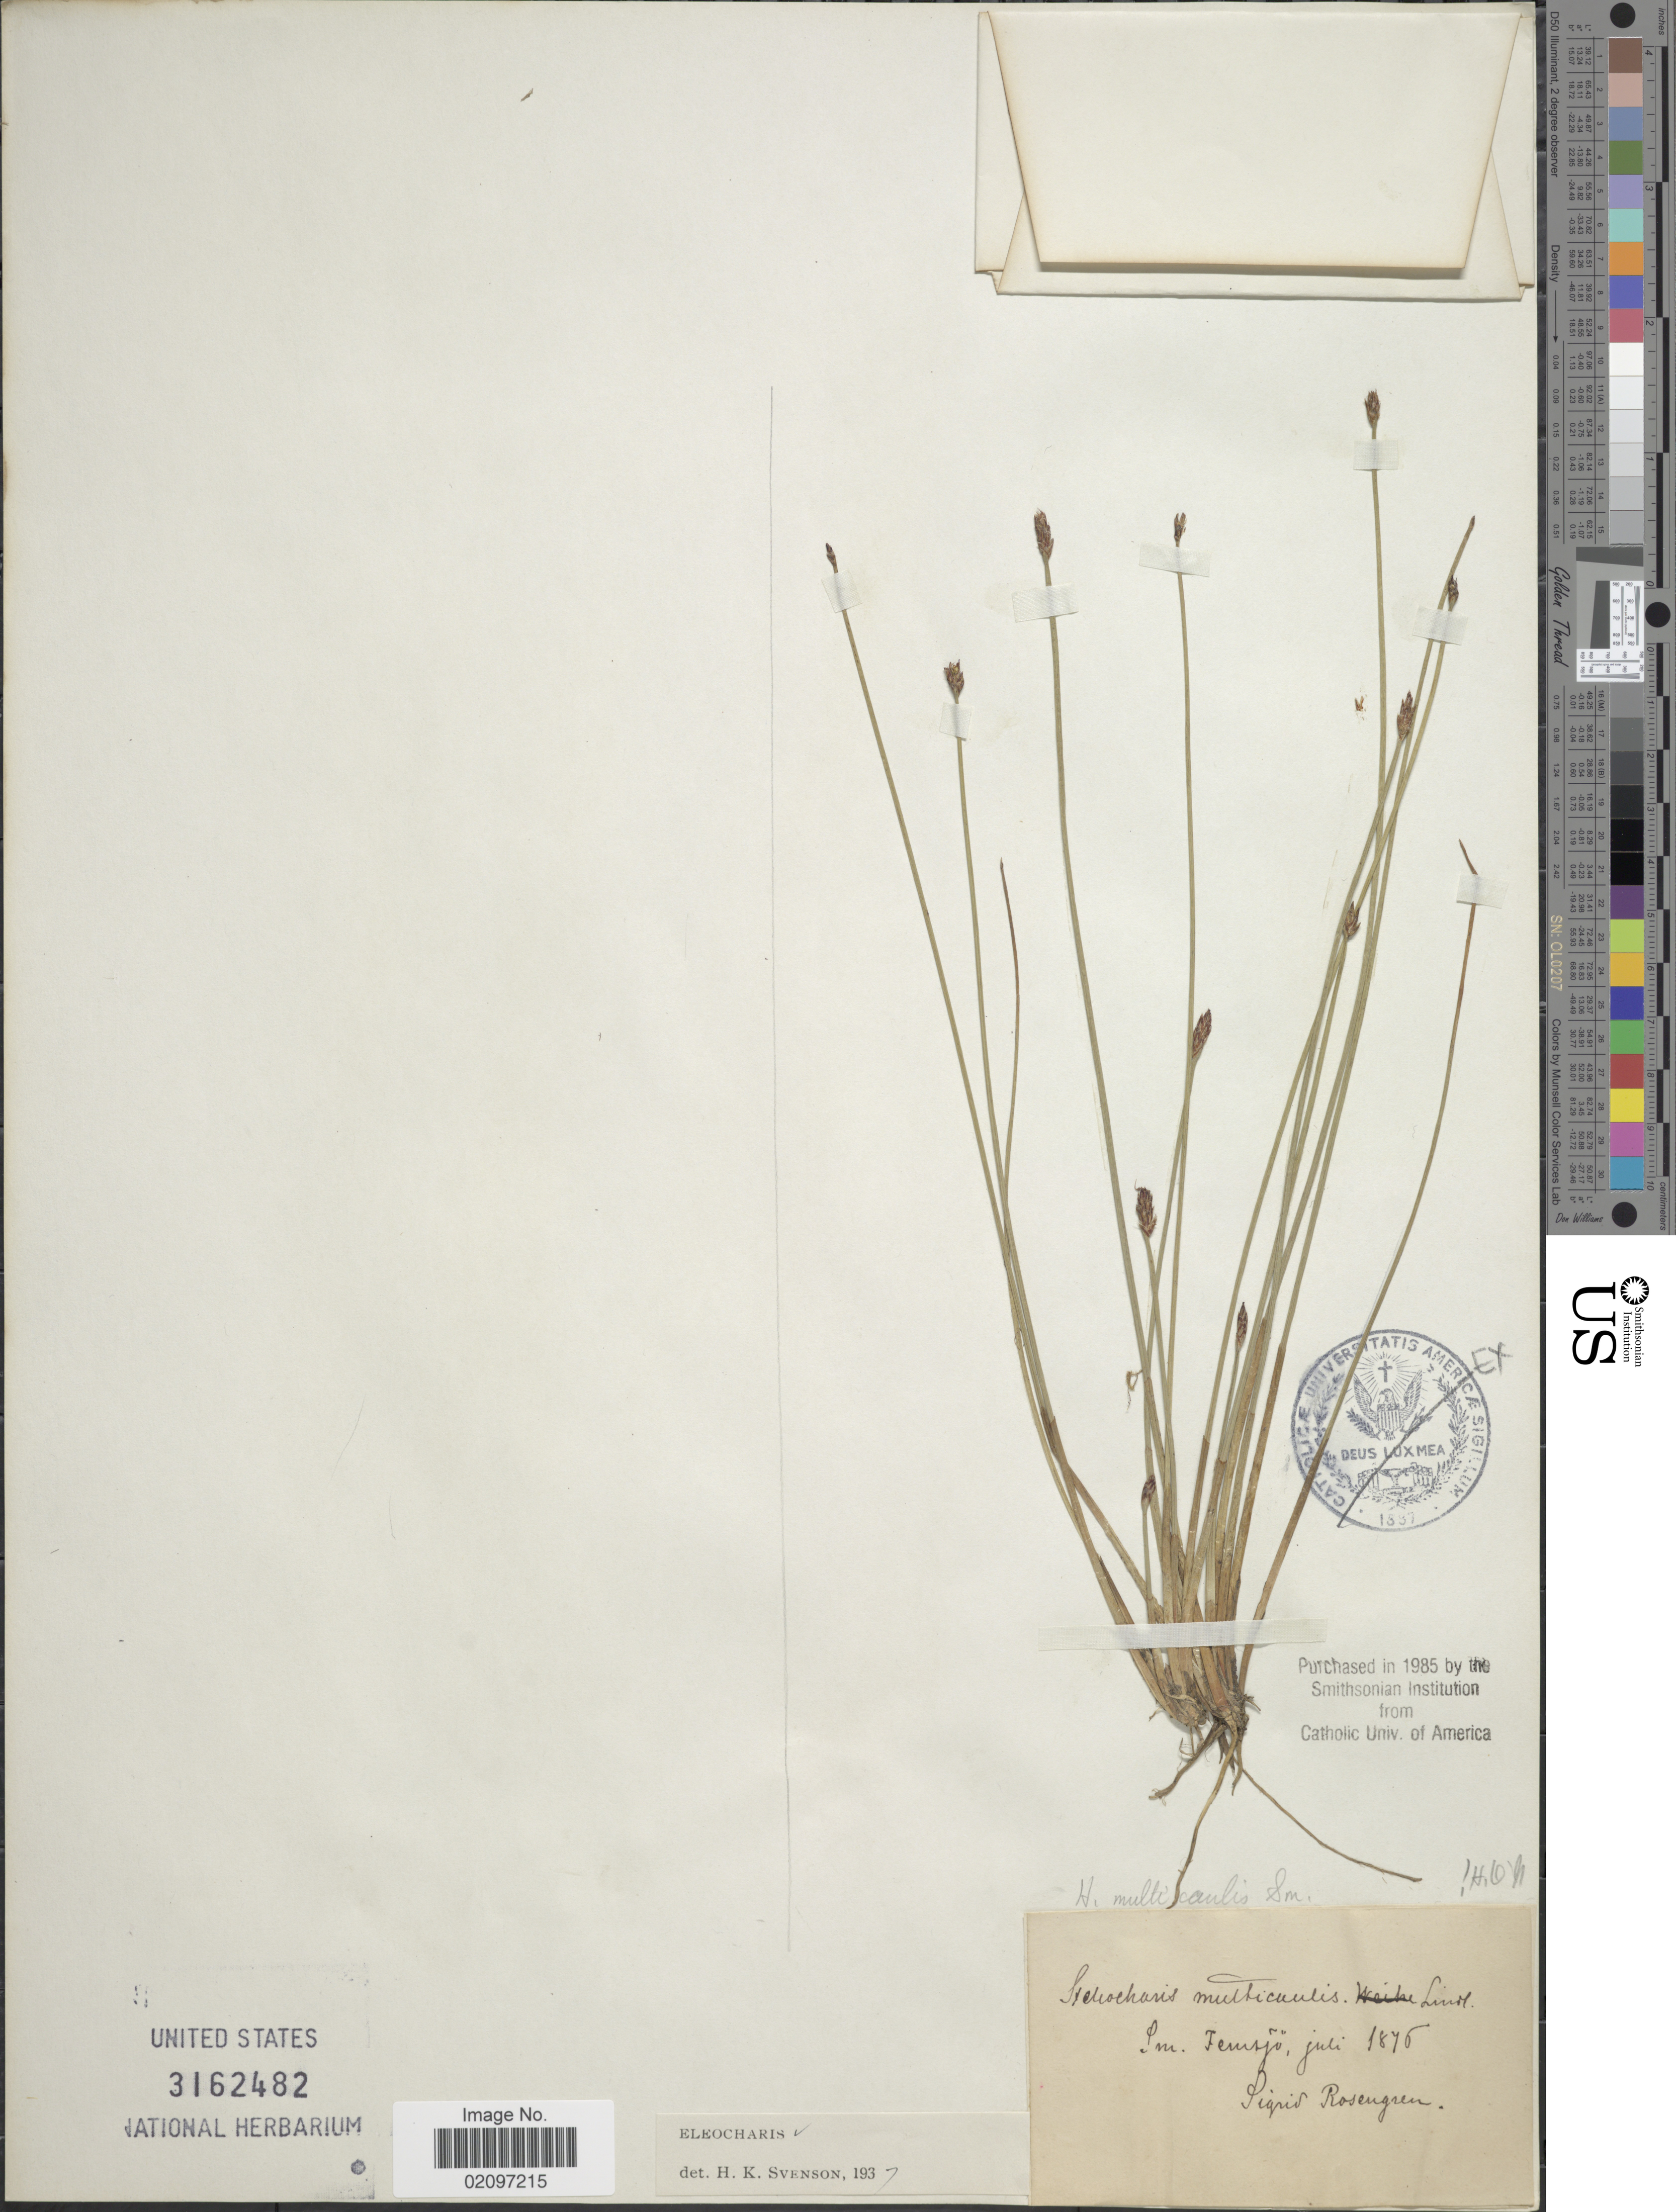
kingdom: Plantae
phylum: Tracheophyta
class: Liliopsida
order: Poales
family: Cyperaceae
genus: Eleocharis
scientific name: Eleocharis multicaulis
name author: (Sm.) Desv.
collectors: S. Rosengren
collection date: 1875-07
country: Sweden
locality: Sm. Femsjö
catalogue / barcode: US 3162482